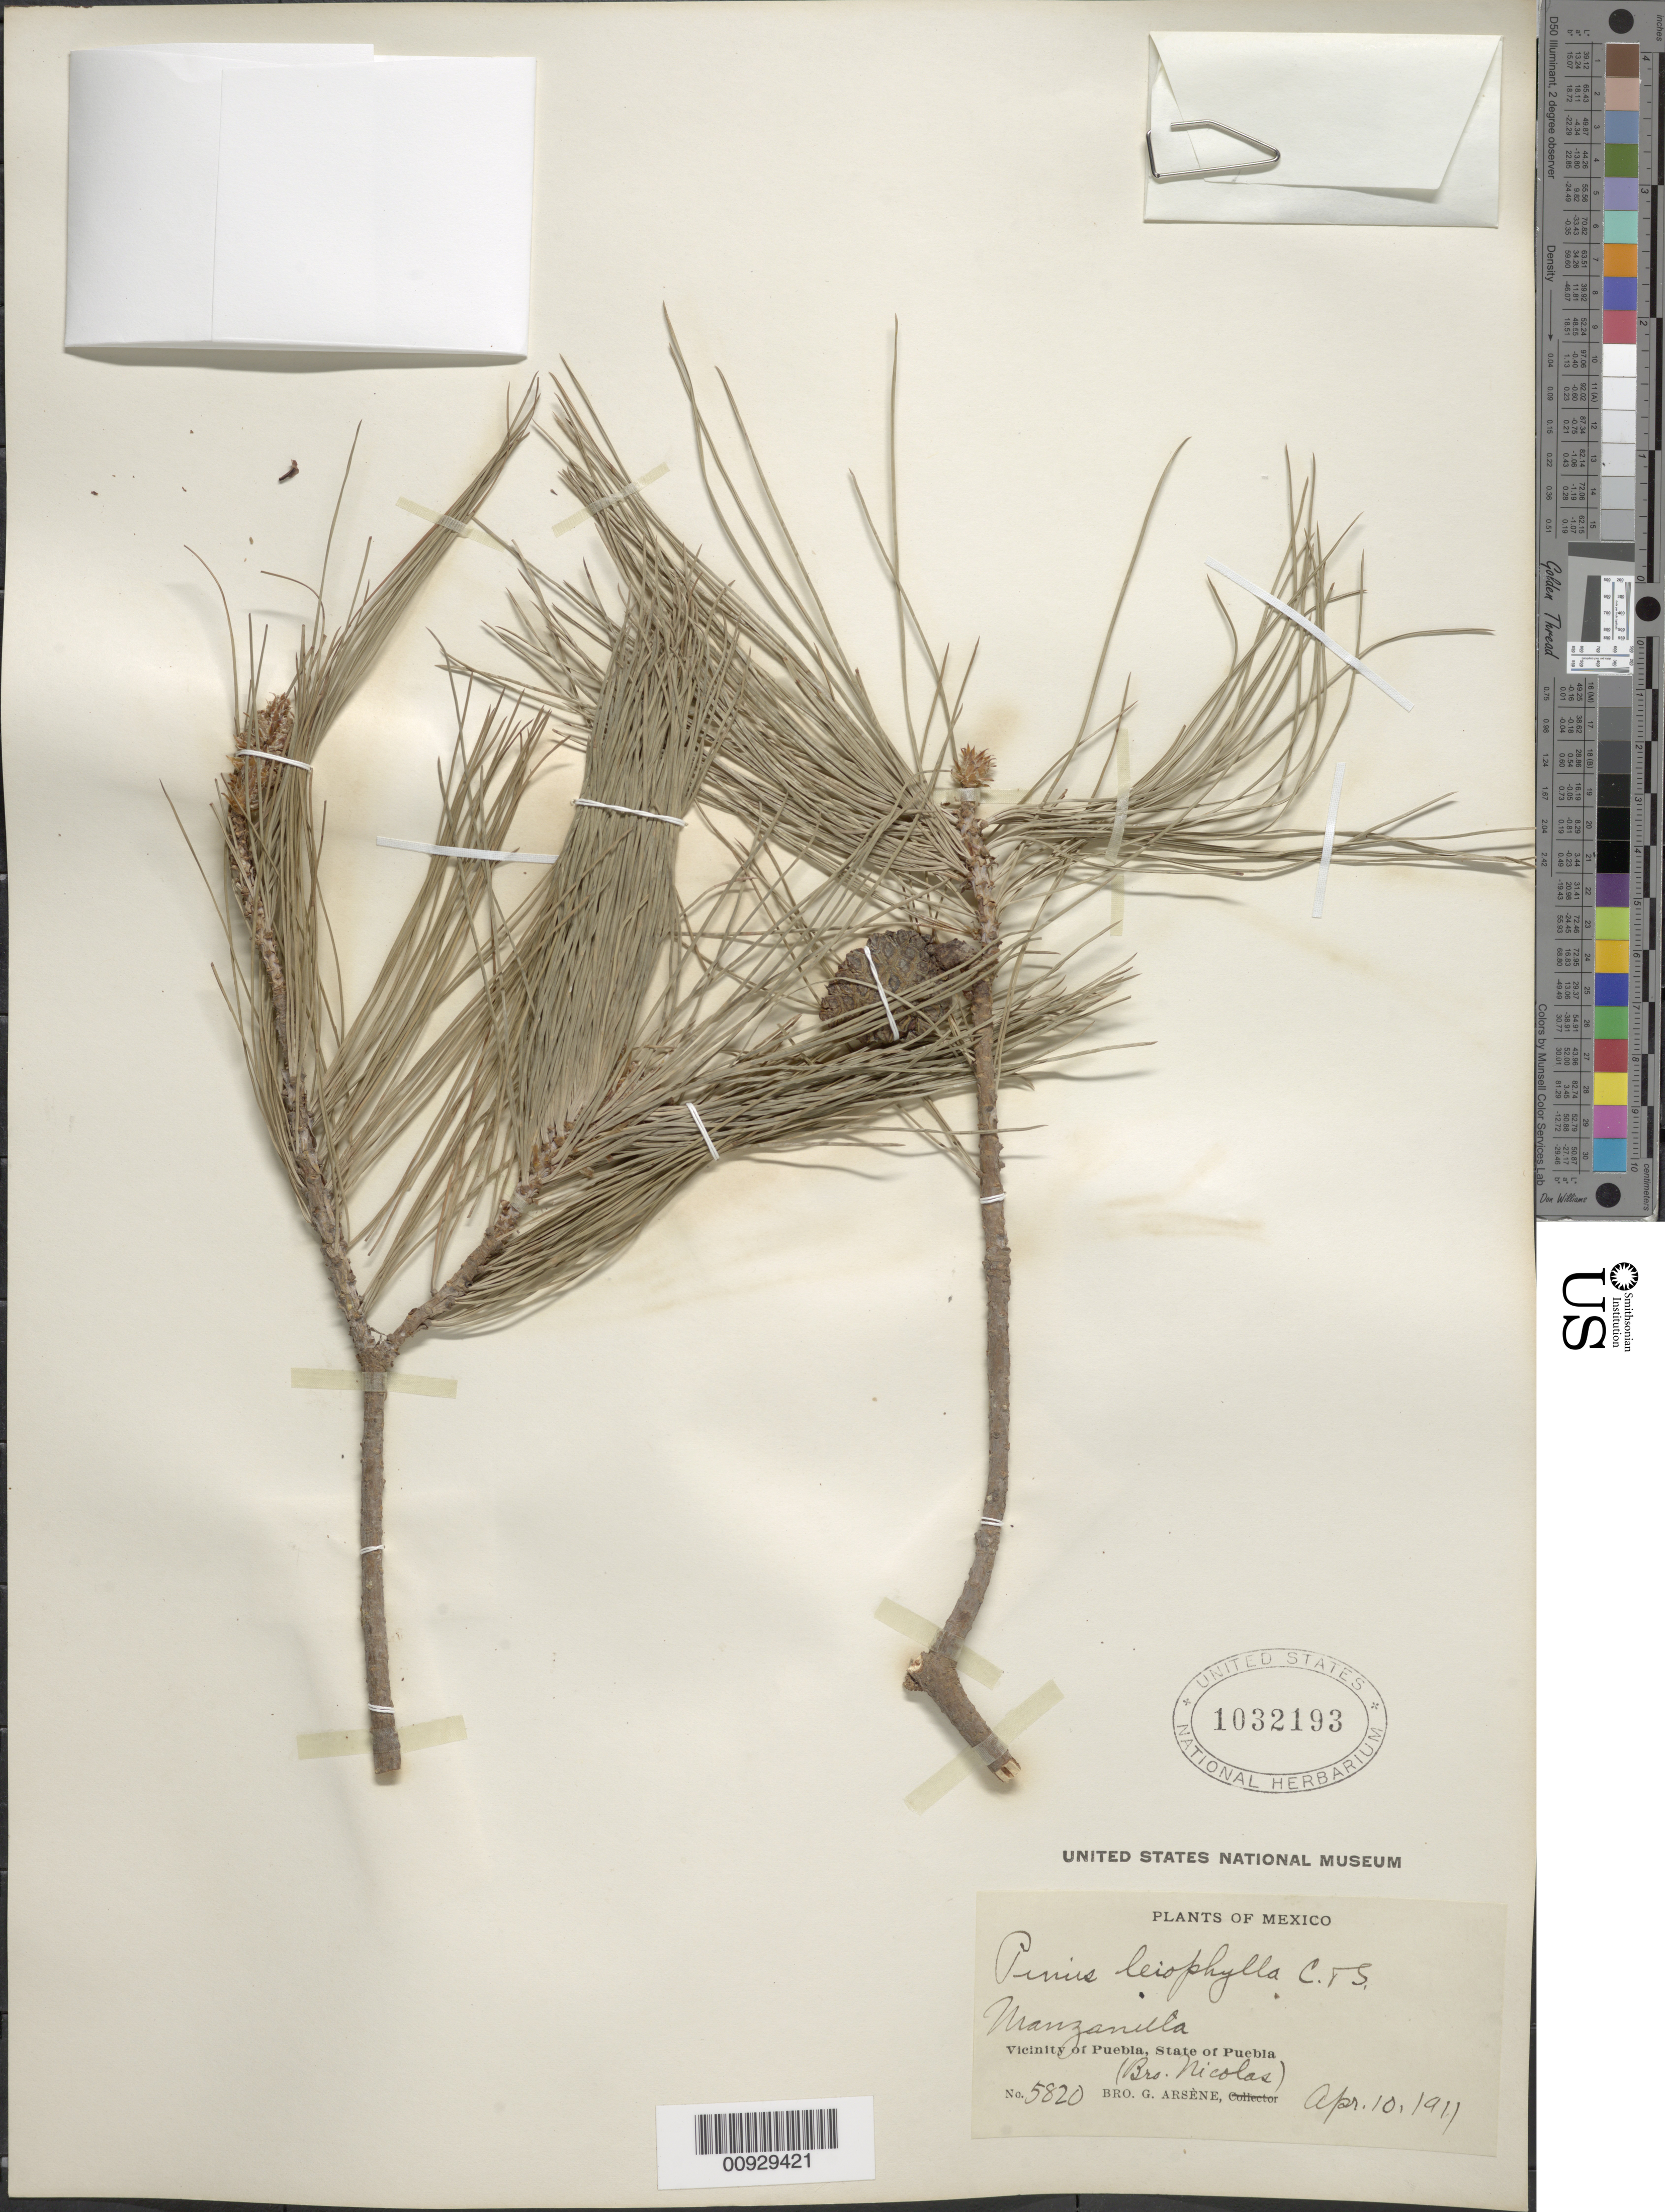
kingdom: Plantae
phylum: Tracheophyta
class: Pinopsida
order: Pinales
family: Pinaceae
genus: Pinus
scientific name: Pinus leiophylla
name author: Schiede ex Schltdl. & Cham.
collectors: B. Nicolas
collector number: Arsène, Bro. G. No. 5820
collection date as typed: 10 Apr 1911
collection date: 1911-04-10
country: Mexico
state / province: Puebla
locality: Manzanilla. Vicinity of Puebla, State of Puebla.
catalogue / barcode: US 1032193